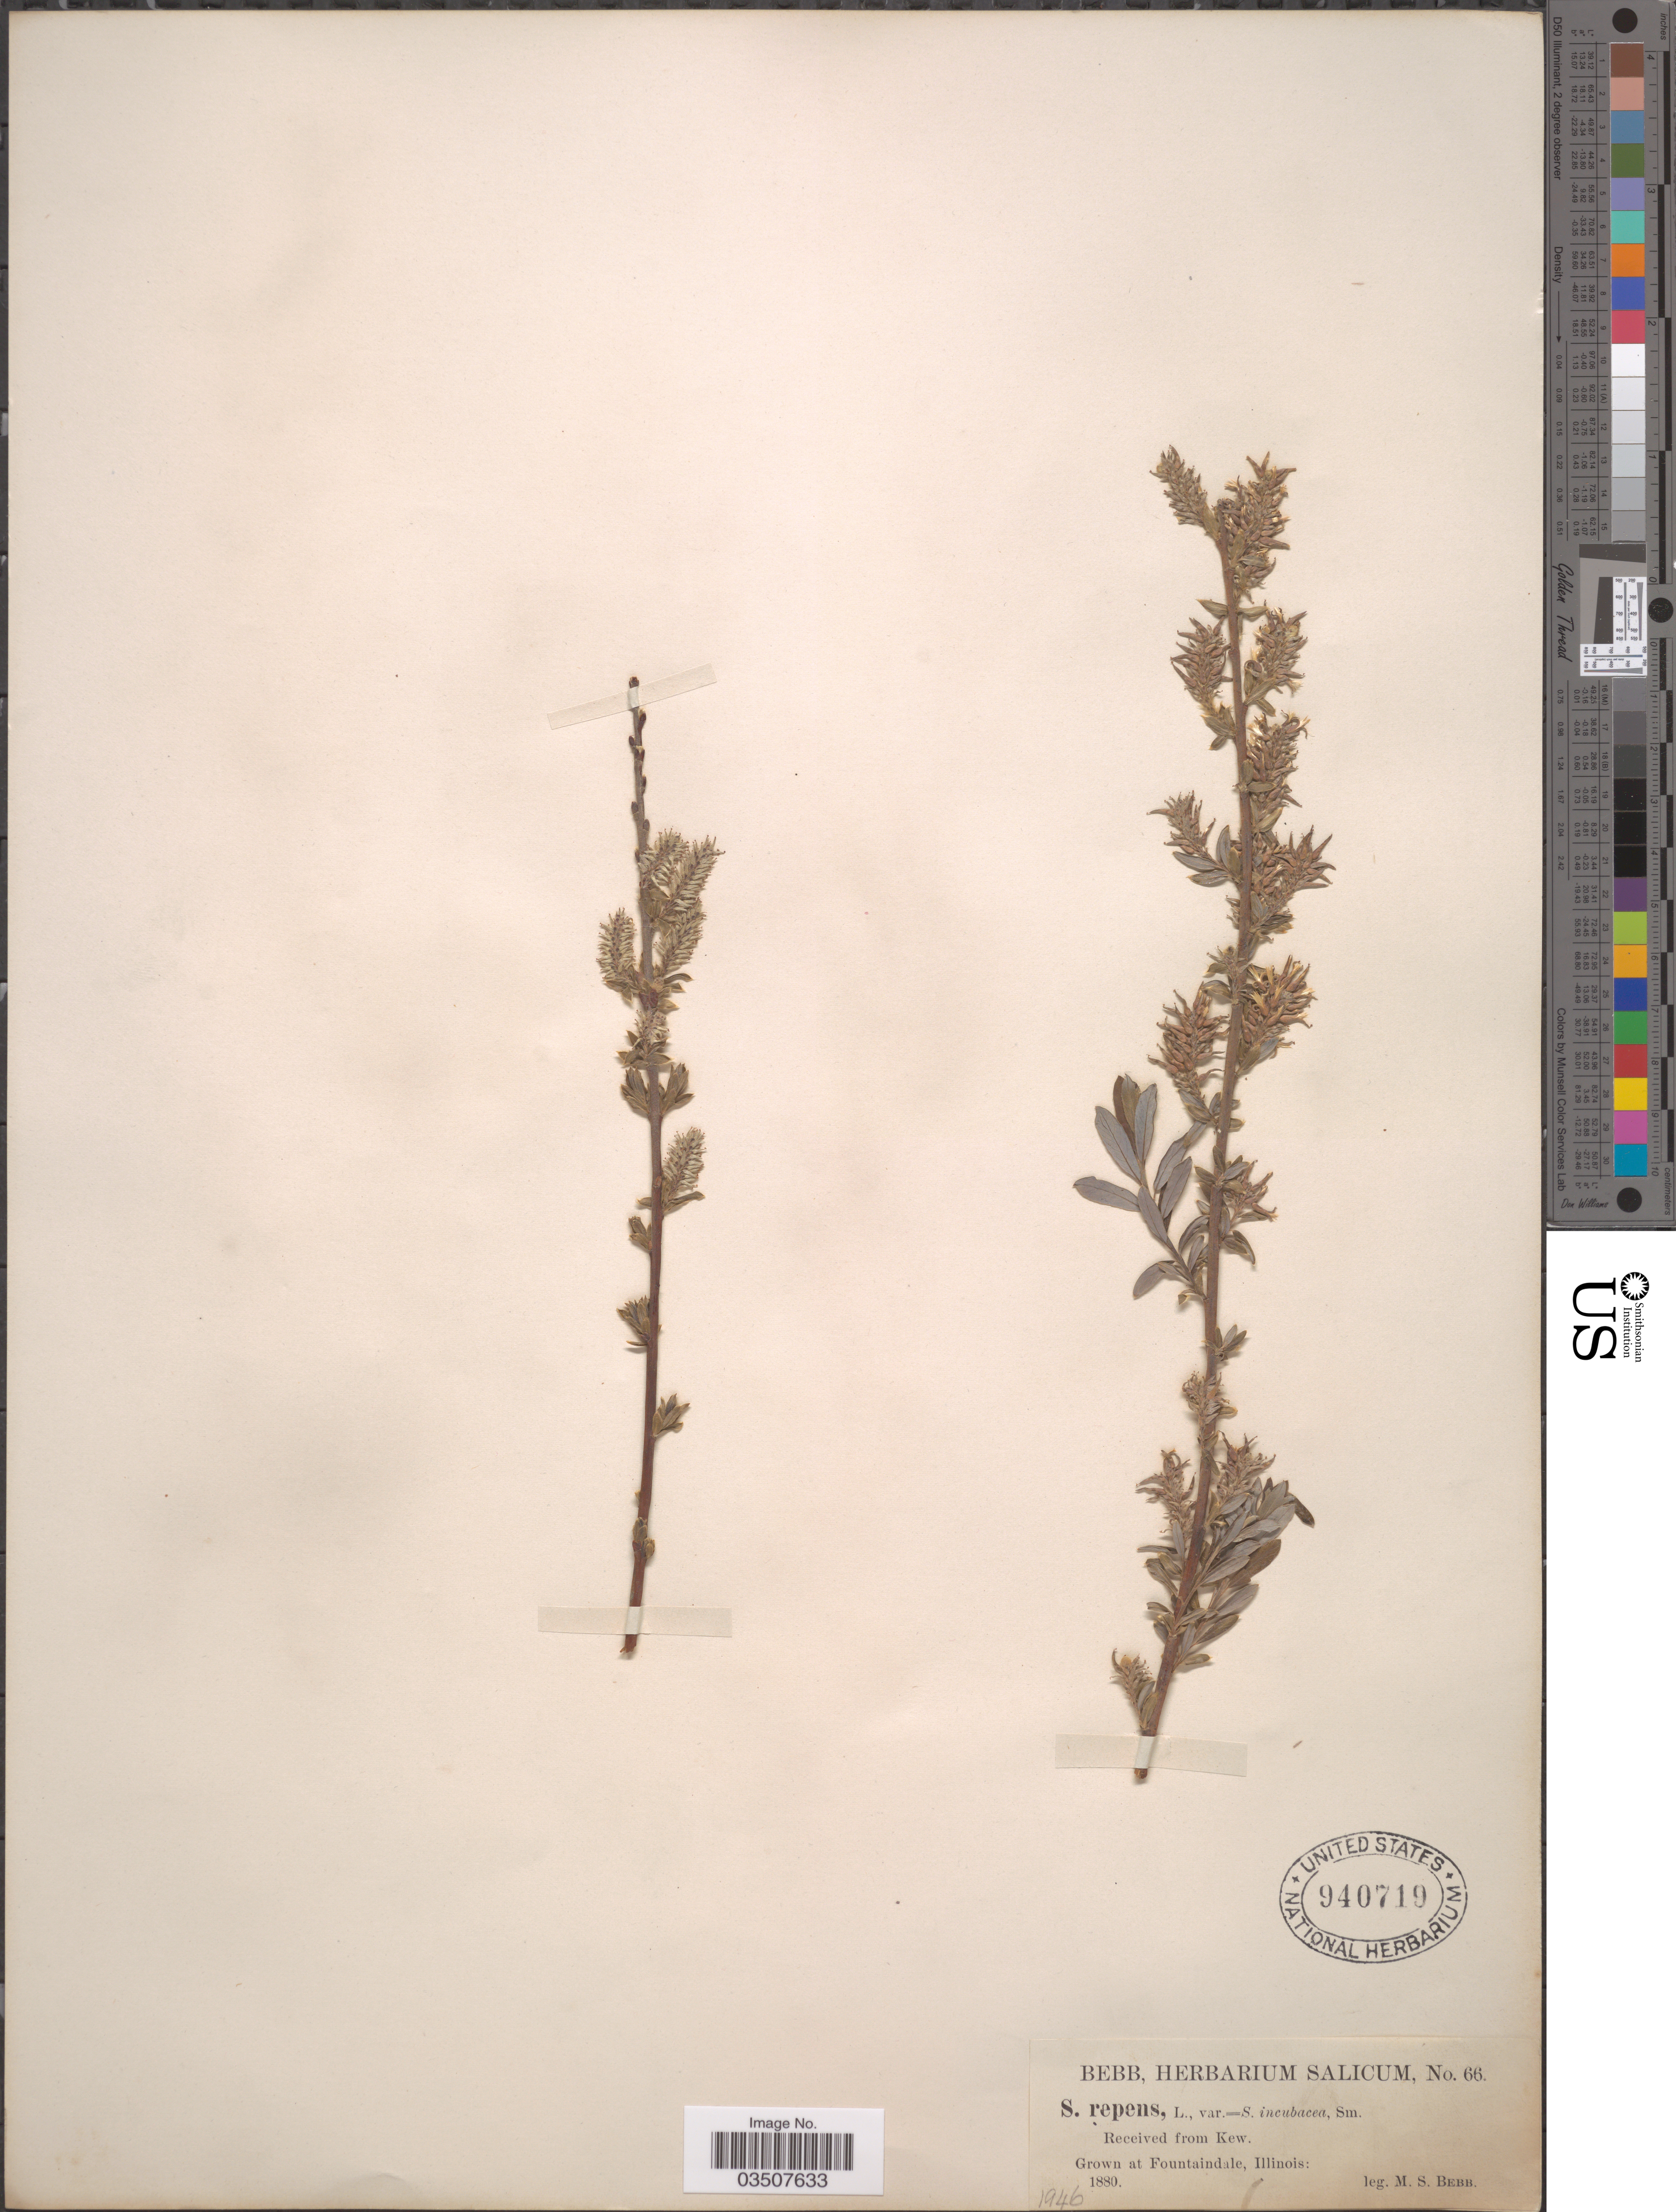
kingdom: Plantae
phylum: Tracheophyta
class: Magnoliopsida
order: Malpighiales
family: Salicaceae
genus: Salix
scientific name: Salix repens var. incubacea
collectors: M. Bebb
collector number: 66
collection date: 1880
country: United States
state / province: Illinois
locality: Grown at Fountaindale.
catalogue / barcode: US 940719